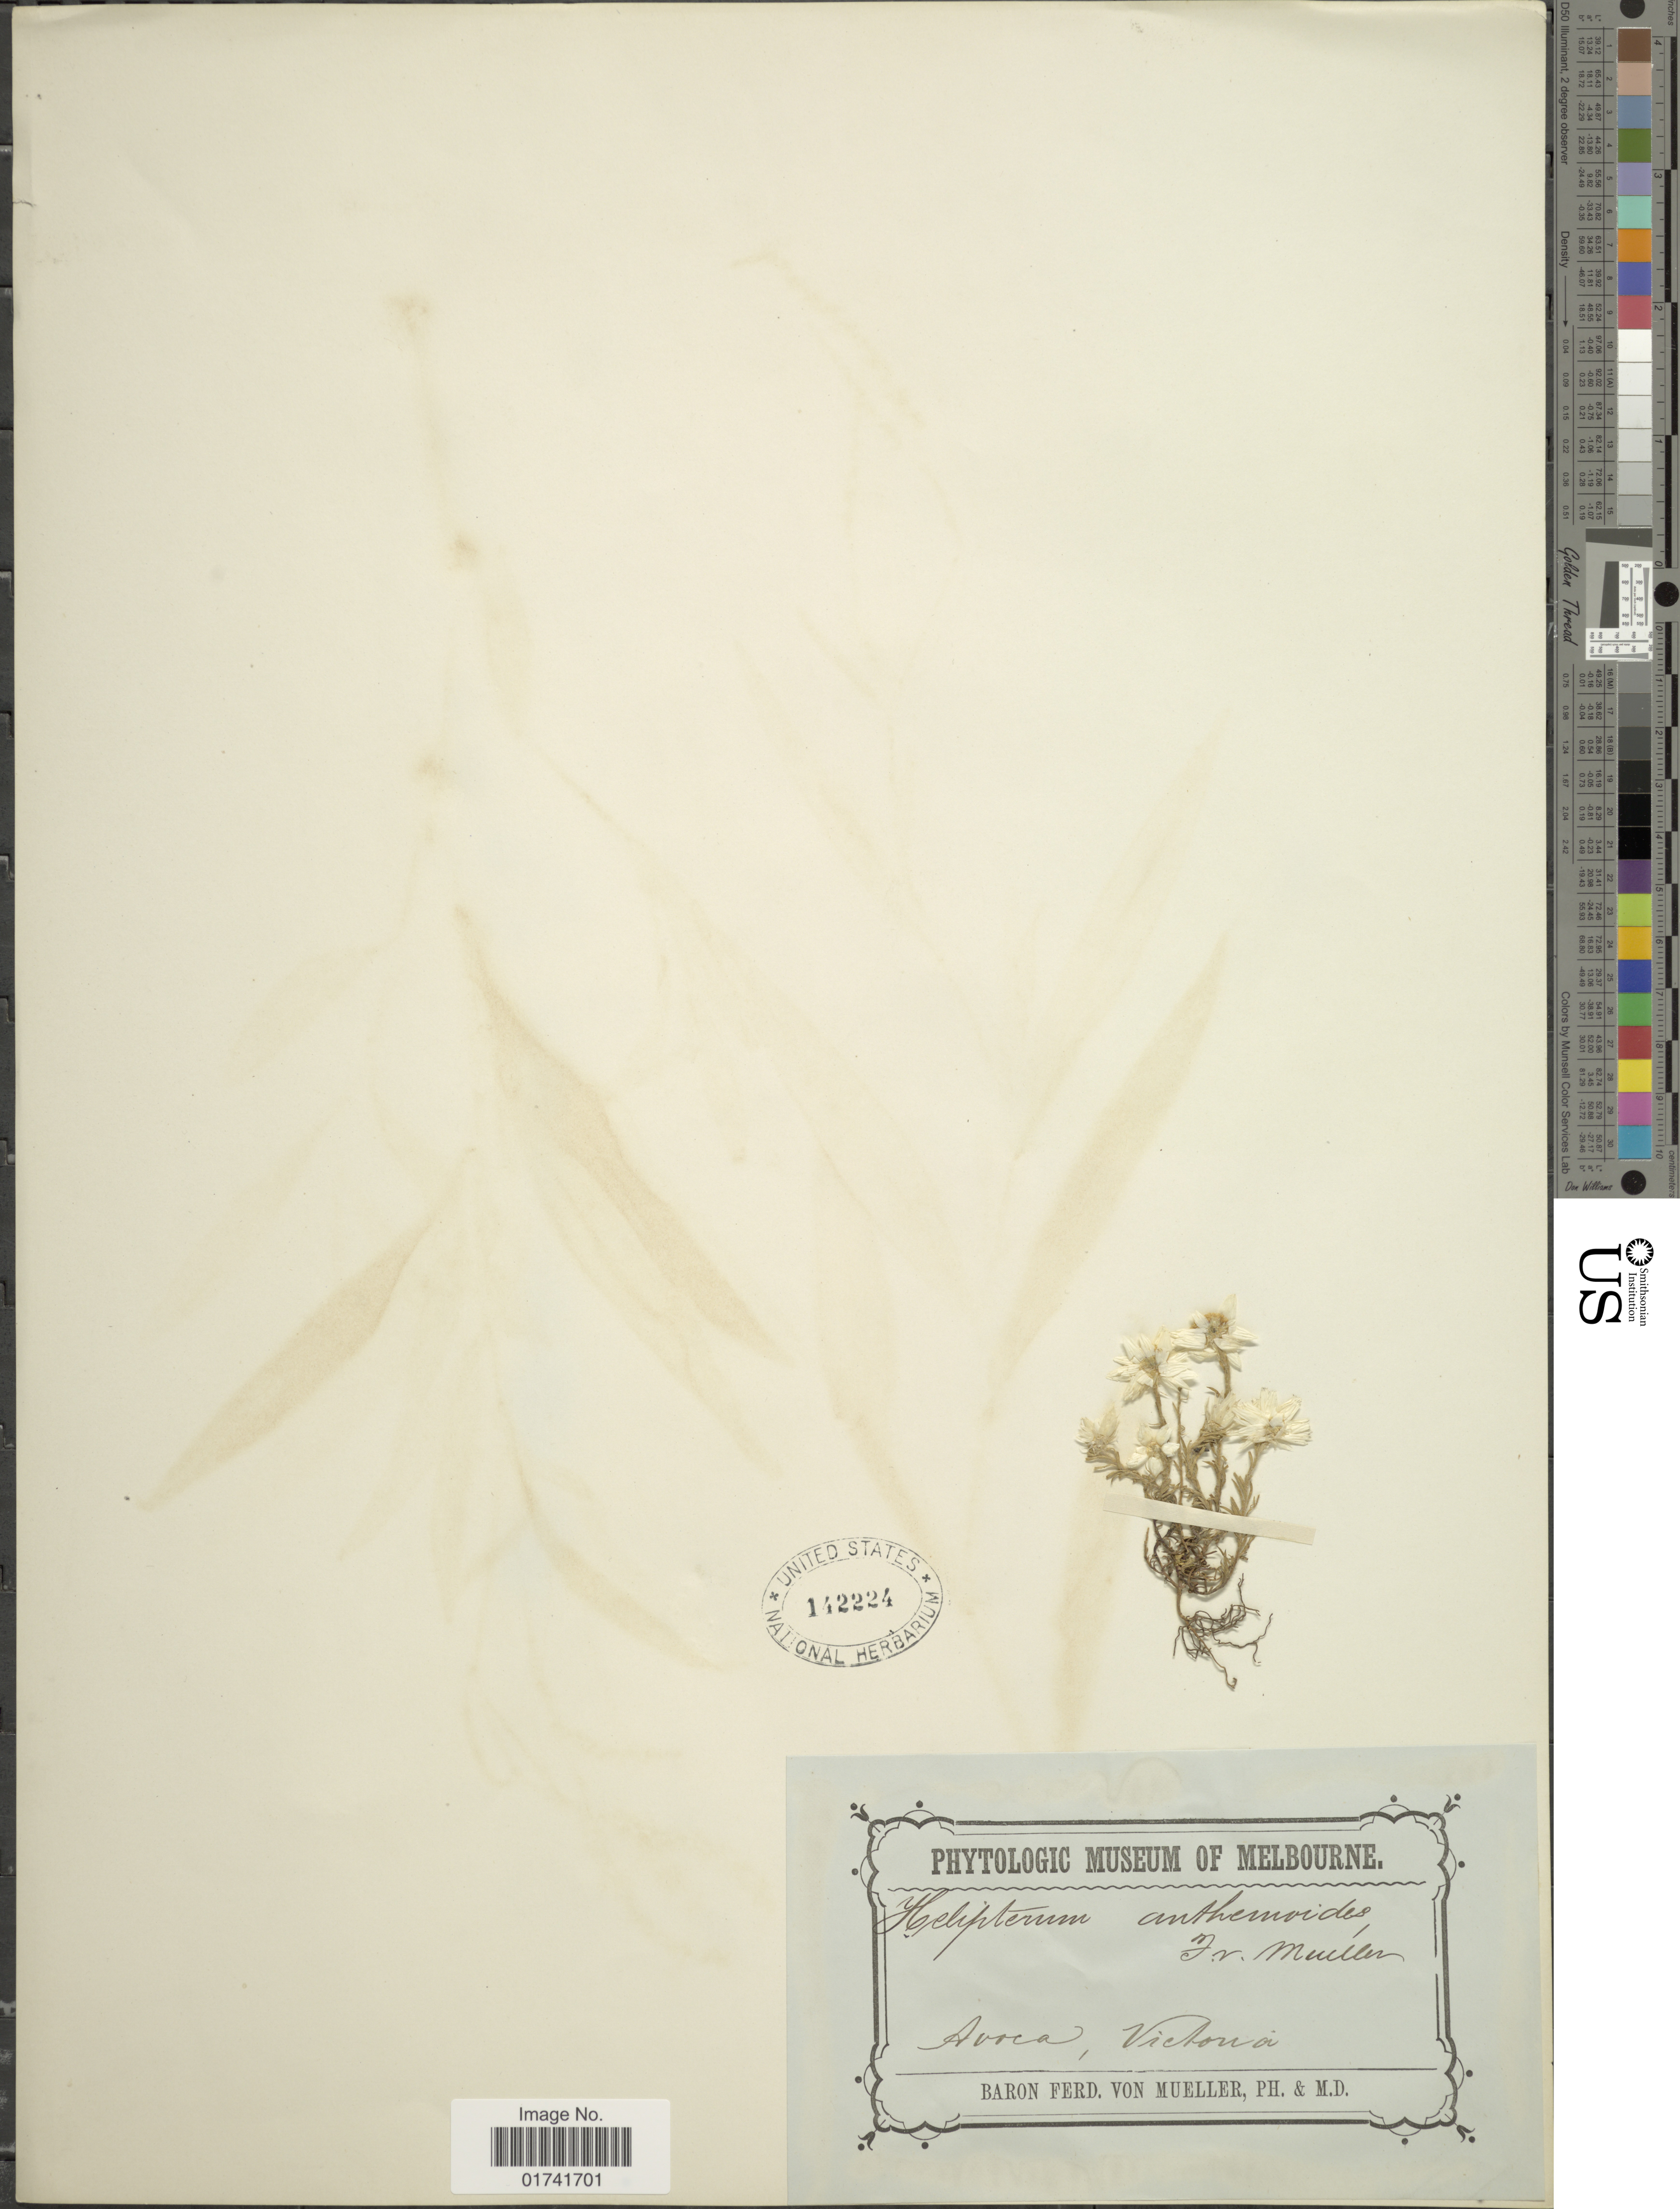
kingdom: Plantae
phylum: Tracheophyta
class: Magnoliopsida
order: Asterales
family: Asteraceae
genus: Rhodanthe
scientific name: Rhodanthe anthemoides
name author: (Sieber ex Spreng.) Paul G. Wilson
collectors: F. von Mueller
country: Australia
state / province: Victoria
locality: Avoca, Victoria.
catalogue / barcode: US 142224